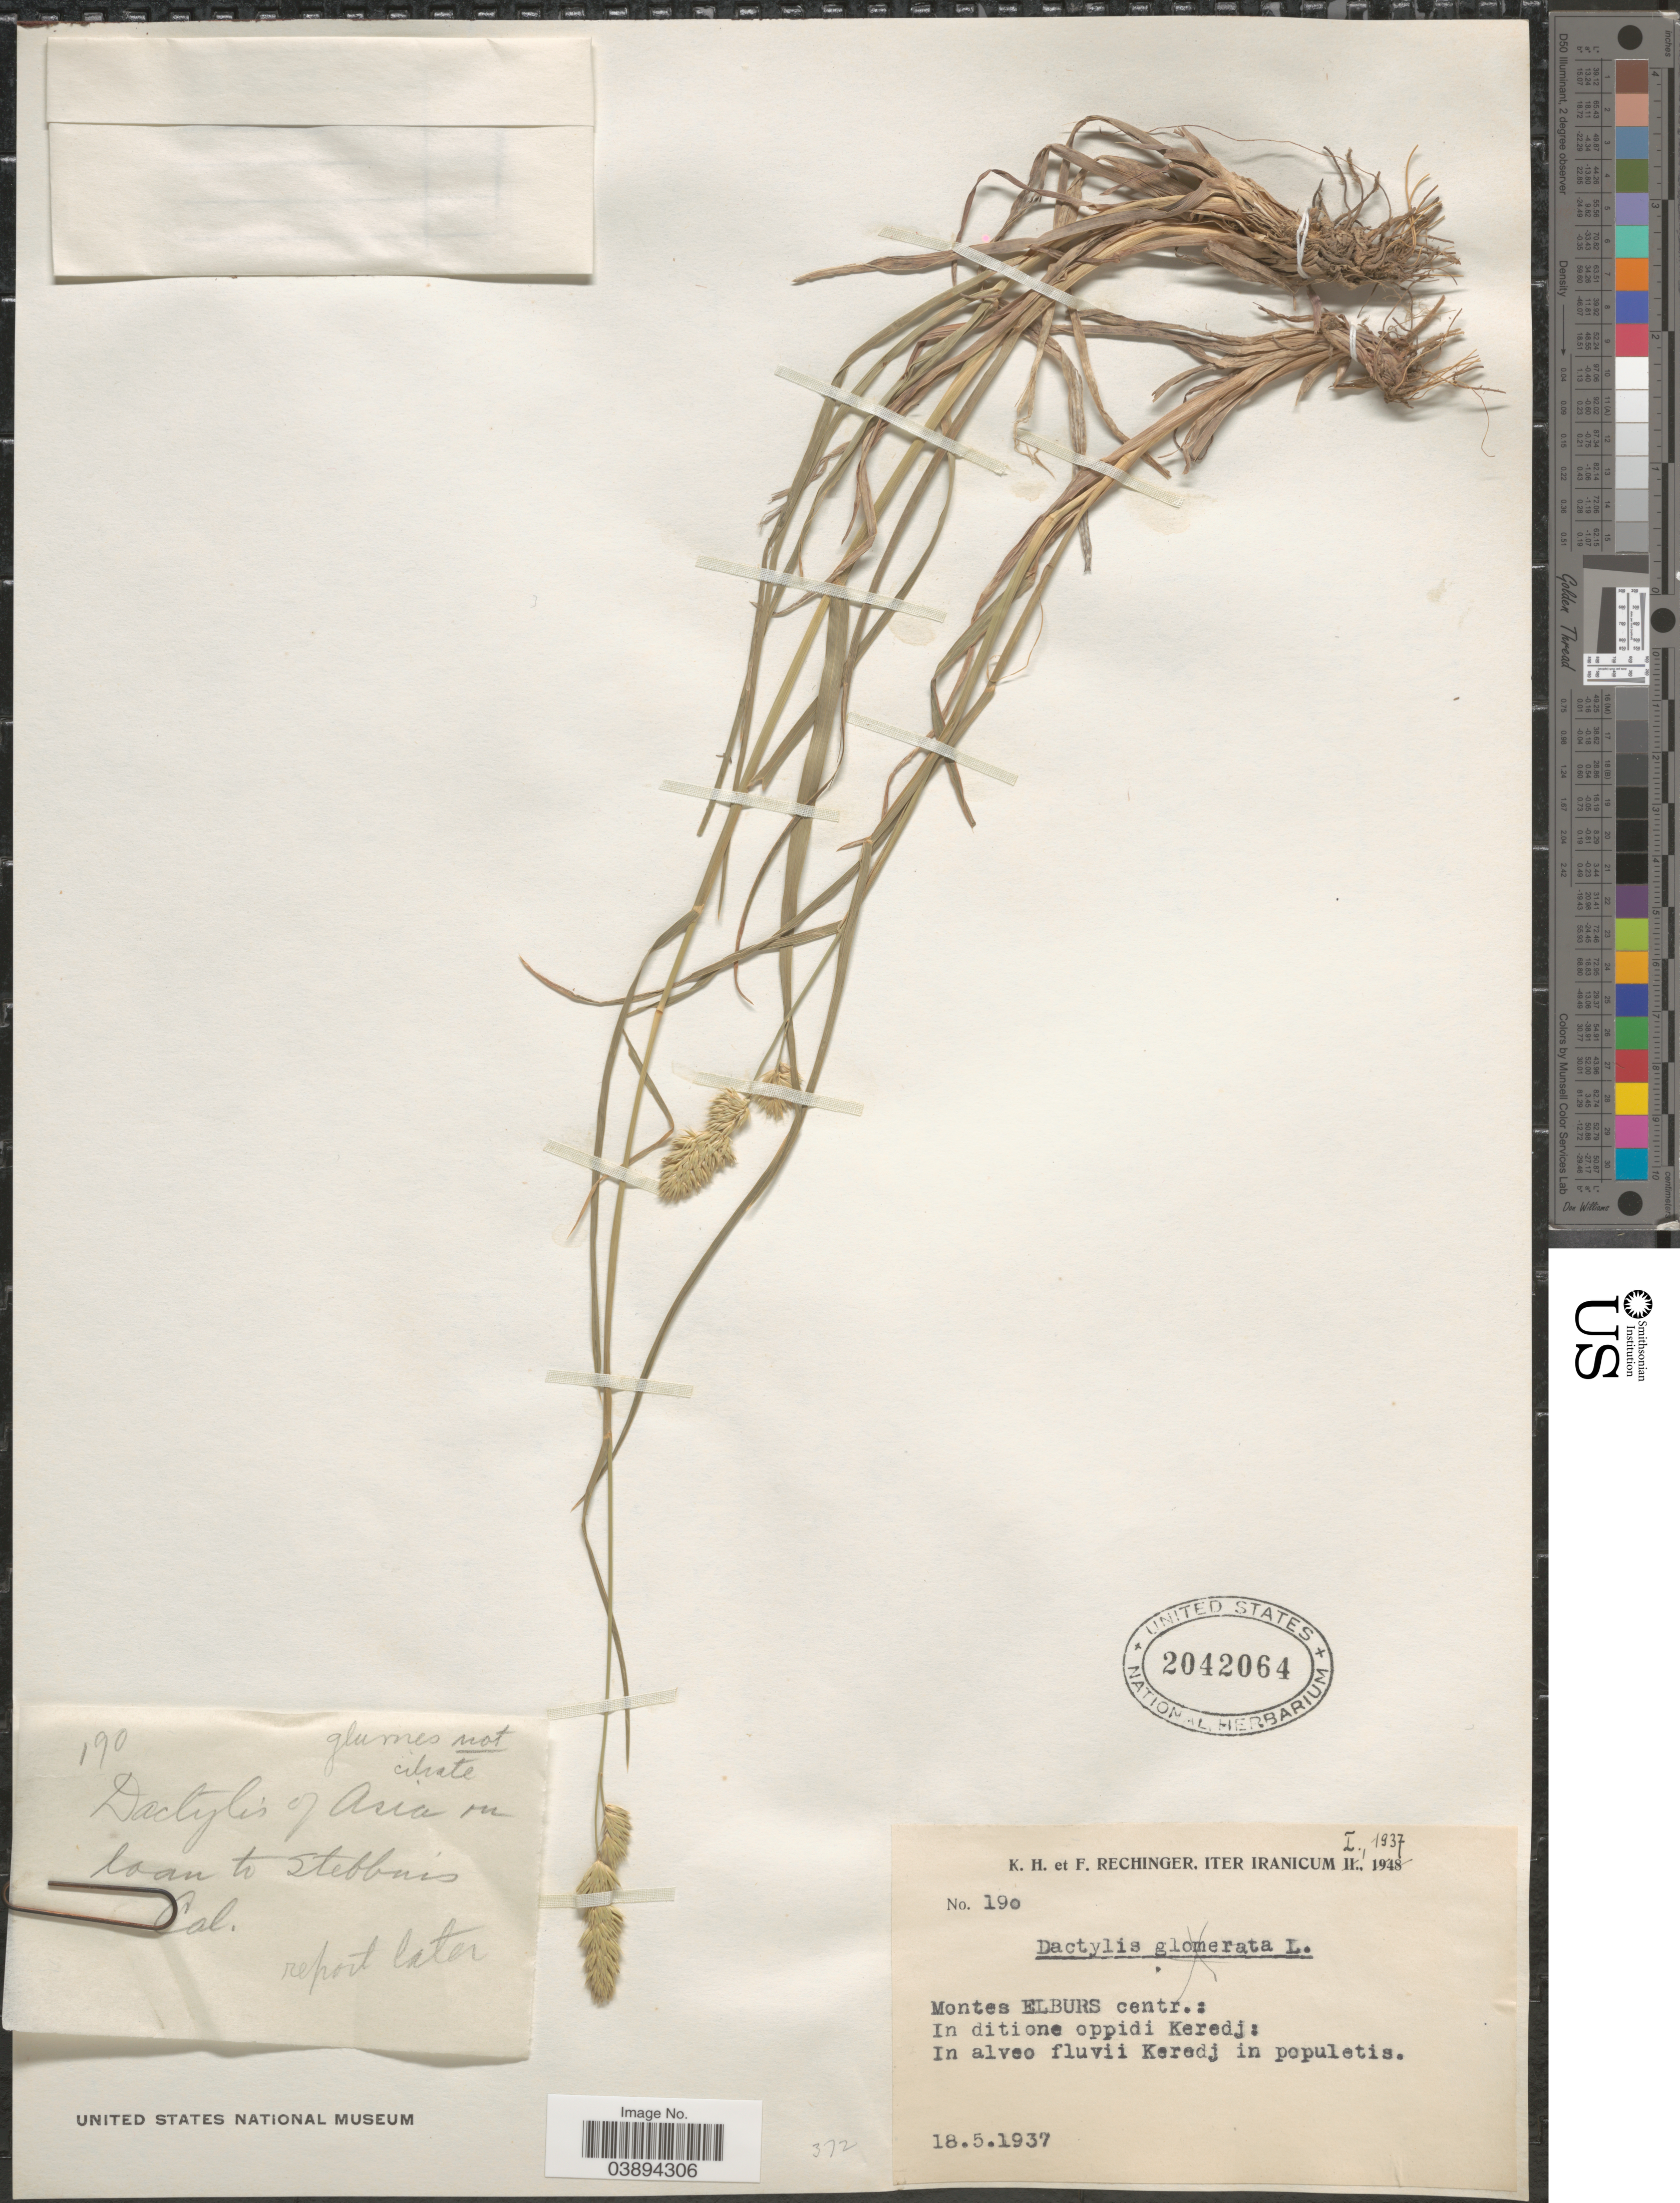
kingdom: Plantae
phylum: Tracheophyta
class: Liliopsida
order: Poales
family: Poaceae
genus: Dactylis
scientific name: Dactylis glomerata subsp. hispanica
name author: (Roth) Nyman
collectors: K. H. Rechinger & F. Rechinger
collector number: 190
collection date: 1937-05-18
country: Iran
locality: Iter Iranicum. Montes Elburs centr.: In ditione oppidi Keredj: In alveo fluvii Keredj in populetis.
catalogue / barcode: US 2042064